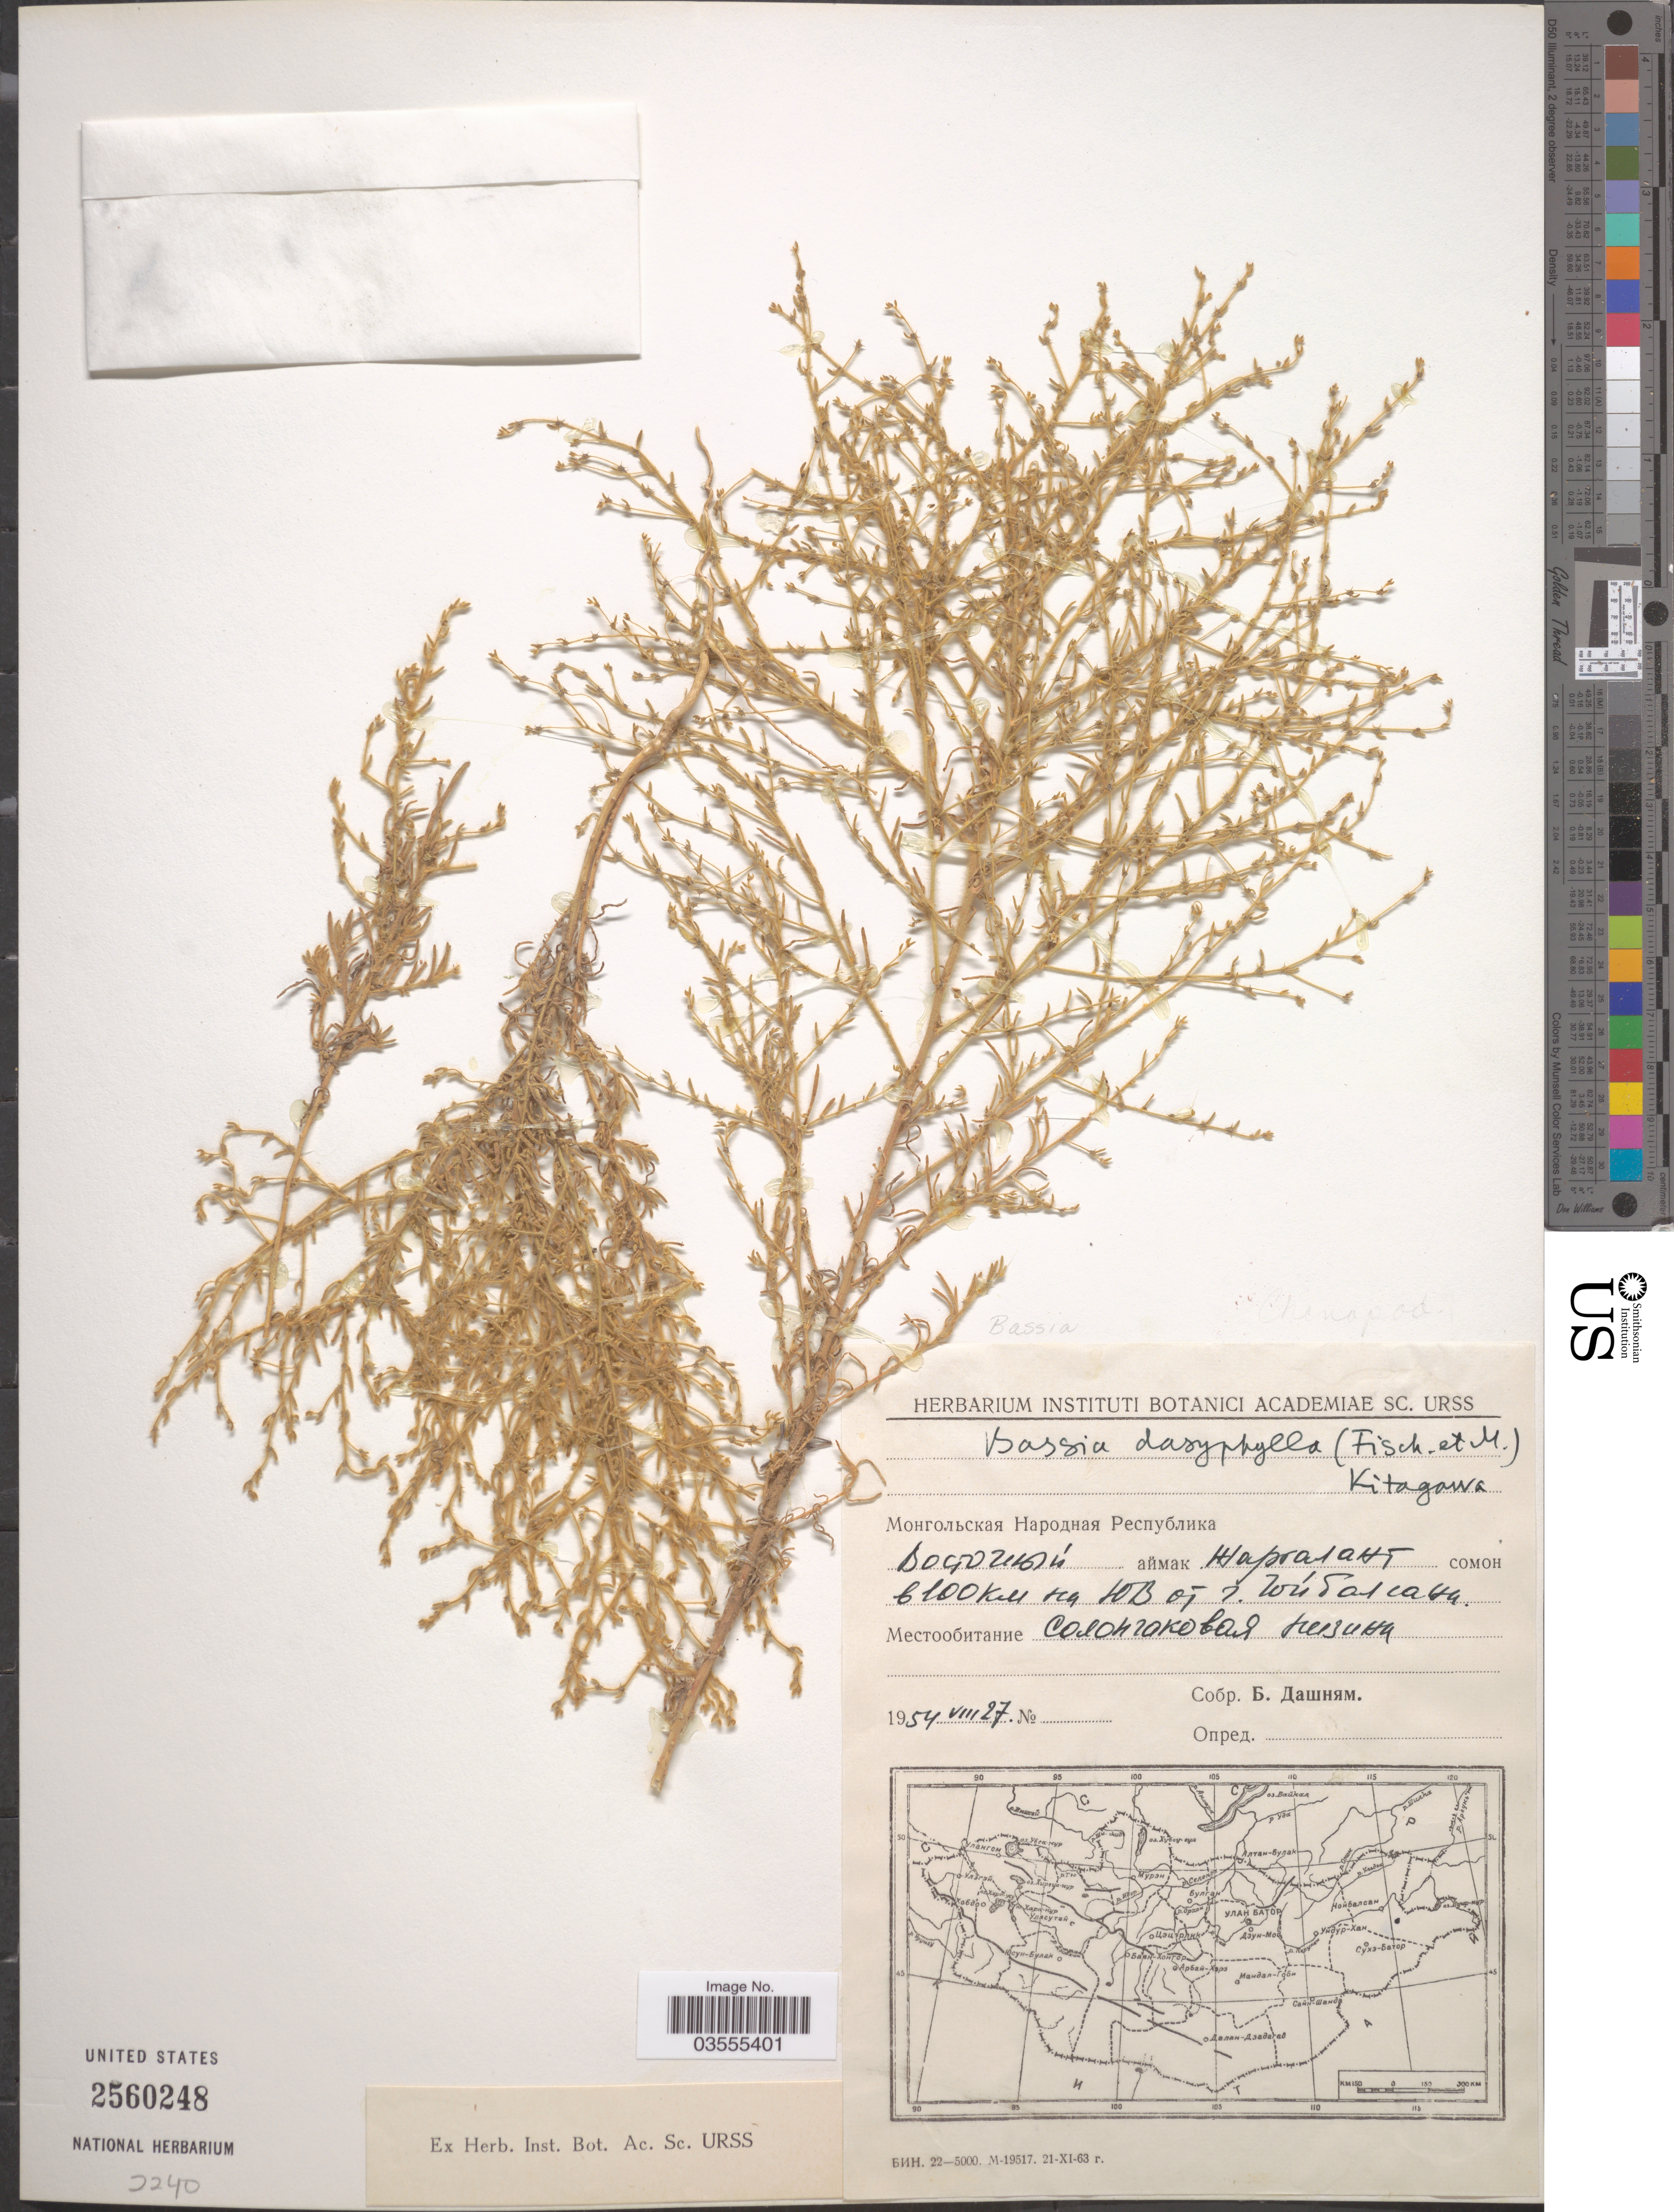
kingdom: Plantae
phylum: Tracheophyta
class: Magnoliopsida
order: Caryophyllales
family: Amaranthaceae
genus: Grubovia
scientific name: Grubovia dasyphylla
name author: (Fisch. & C.A. Mey.) Freitag & G. Kadereit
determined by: Strong, Mark T., (BOT), Smithsonian Institution - National Museum of Natural History (UNITED STATES)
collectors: B. Dashnyam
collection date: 1954-08-27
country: Mongolia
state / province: Dornod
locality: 100 km SE of Choibalsan.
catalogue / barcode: US 2560248